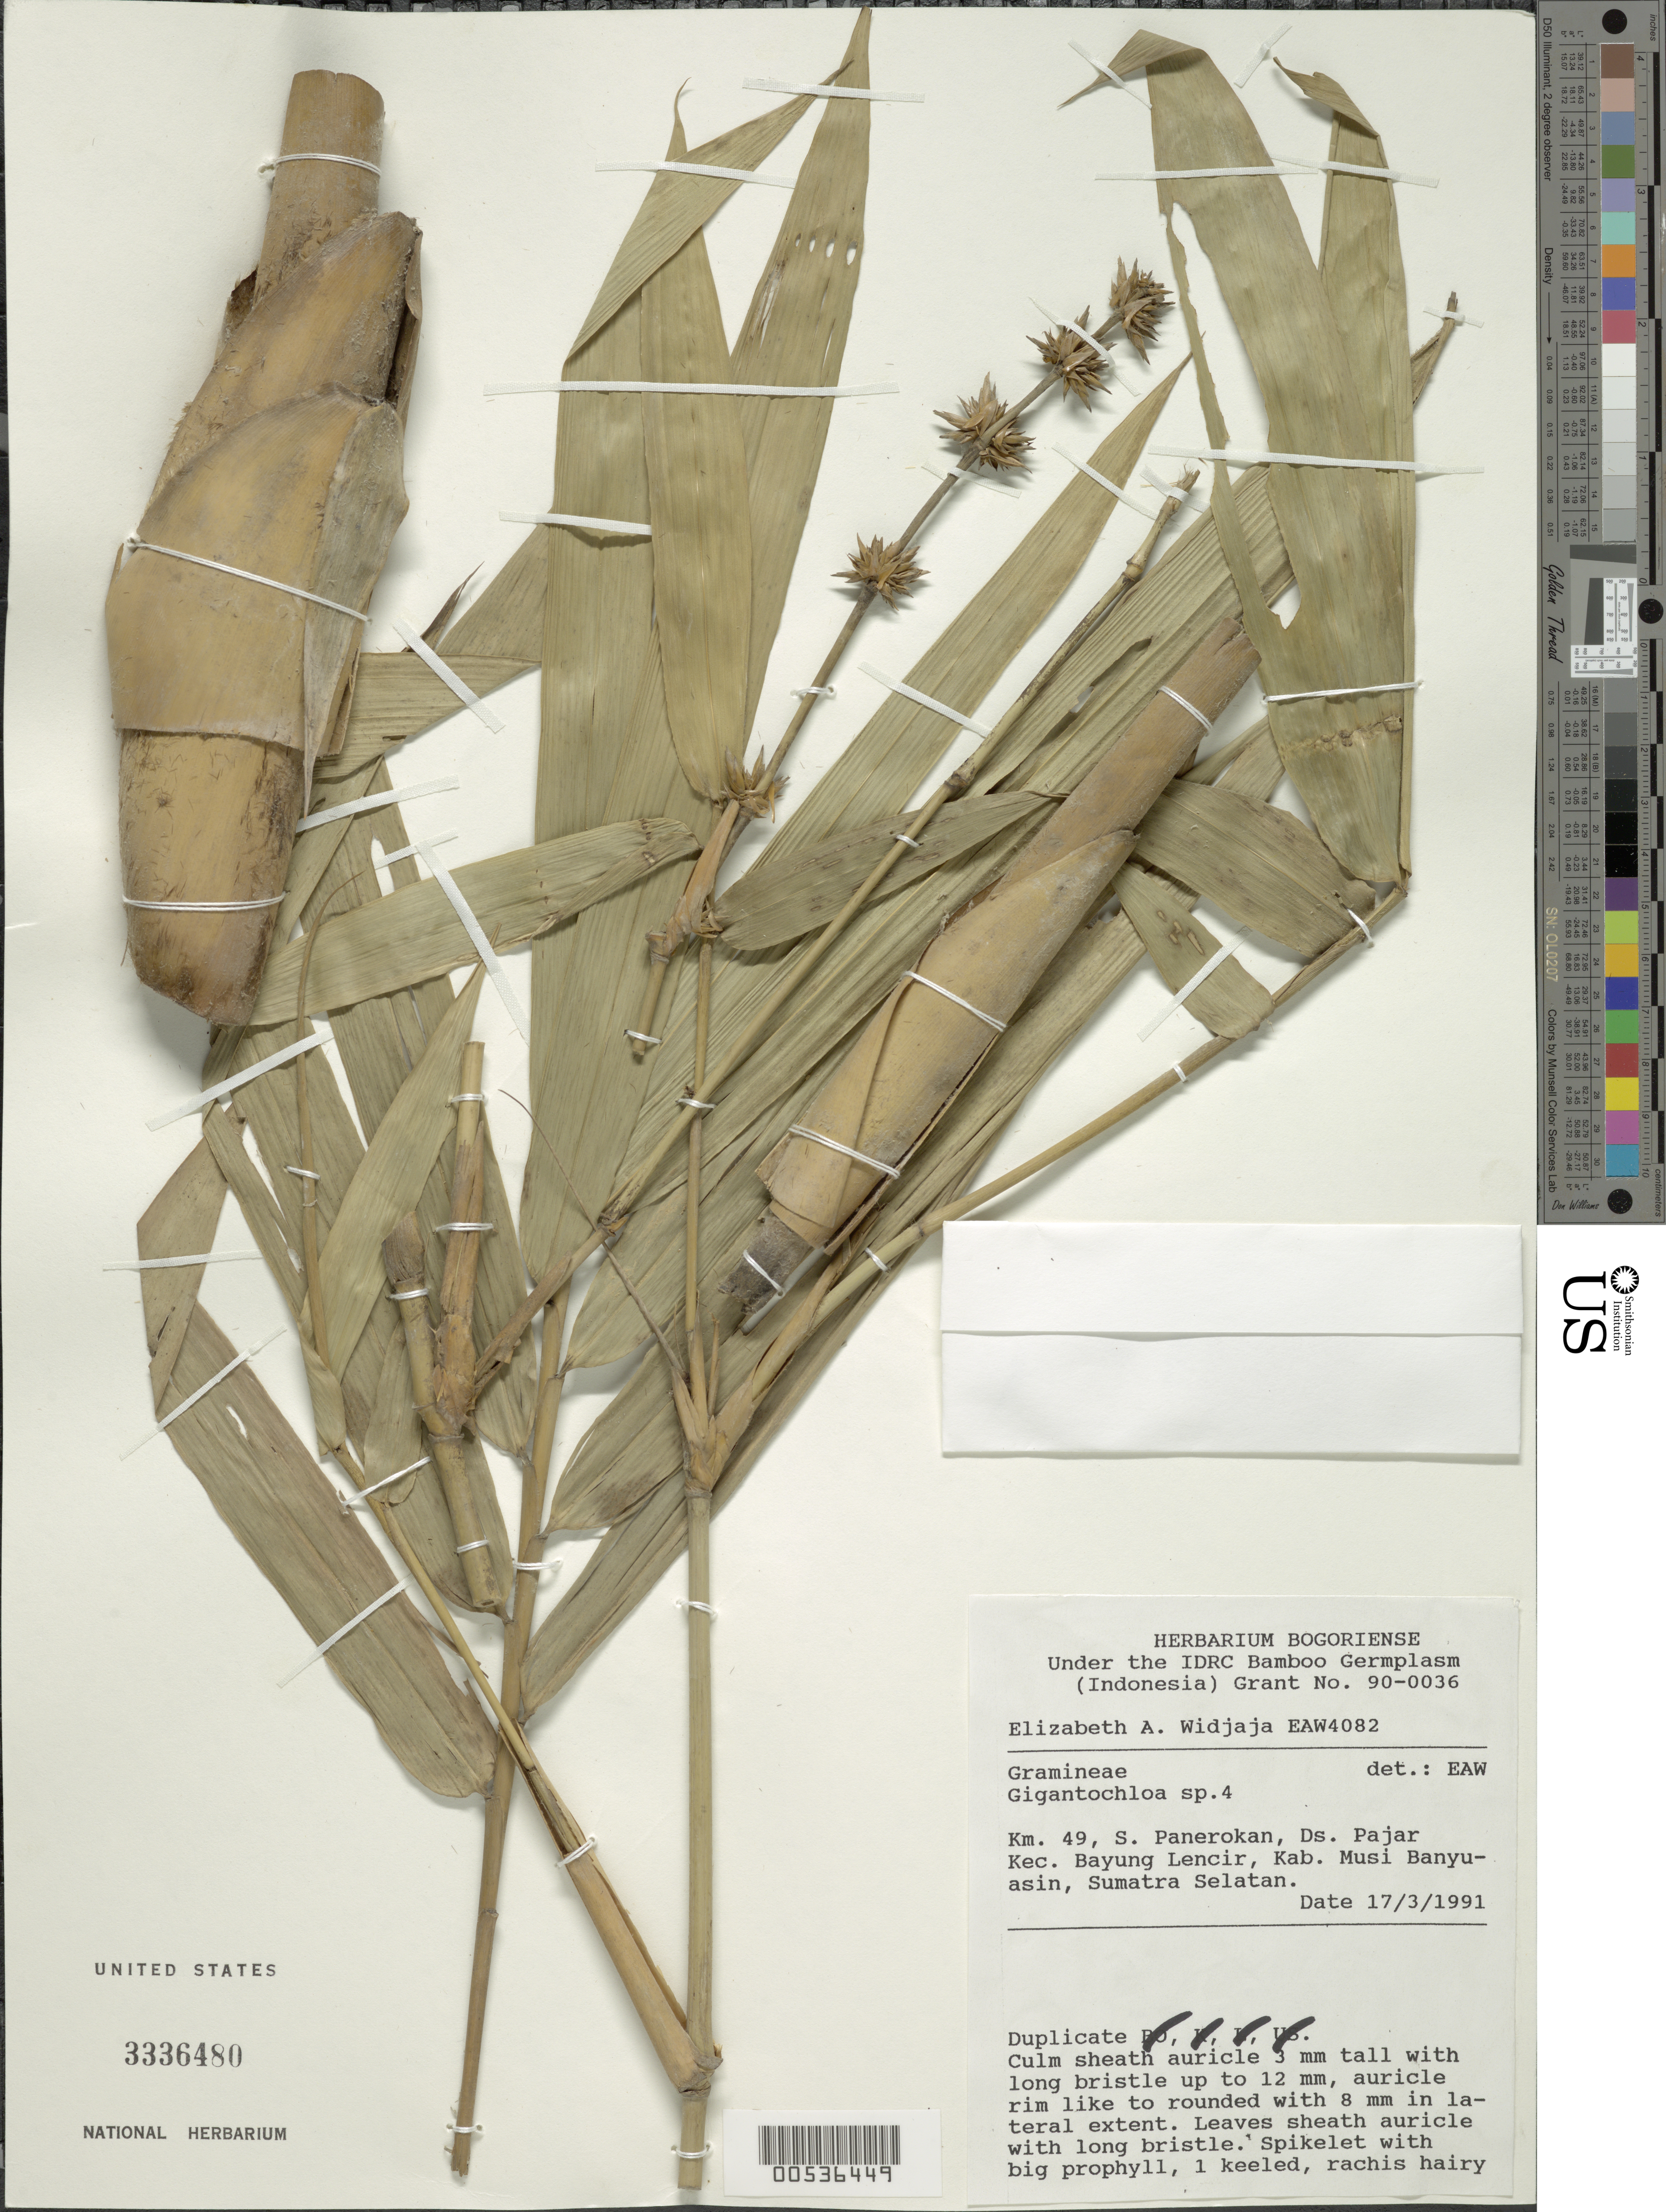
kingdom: Plantae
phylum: Tracheophyta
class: Liliopsida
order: Poales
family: Poaceae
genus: Gigantochloa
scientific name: Gigantochloa sp.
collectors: E. A. Widjaja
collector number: Eaw4082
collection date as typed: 17 Mar 1991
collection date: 1991-03-17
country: Indonesia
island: Sumatra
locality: S panerokan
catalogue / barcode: US 3336480